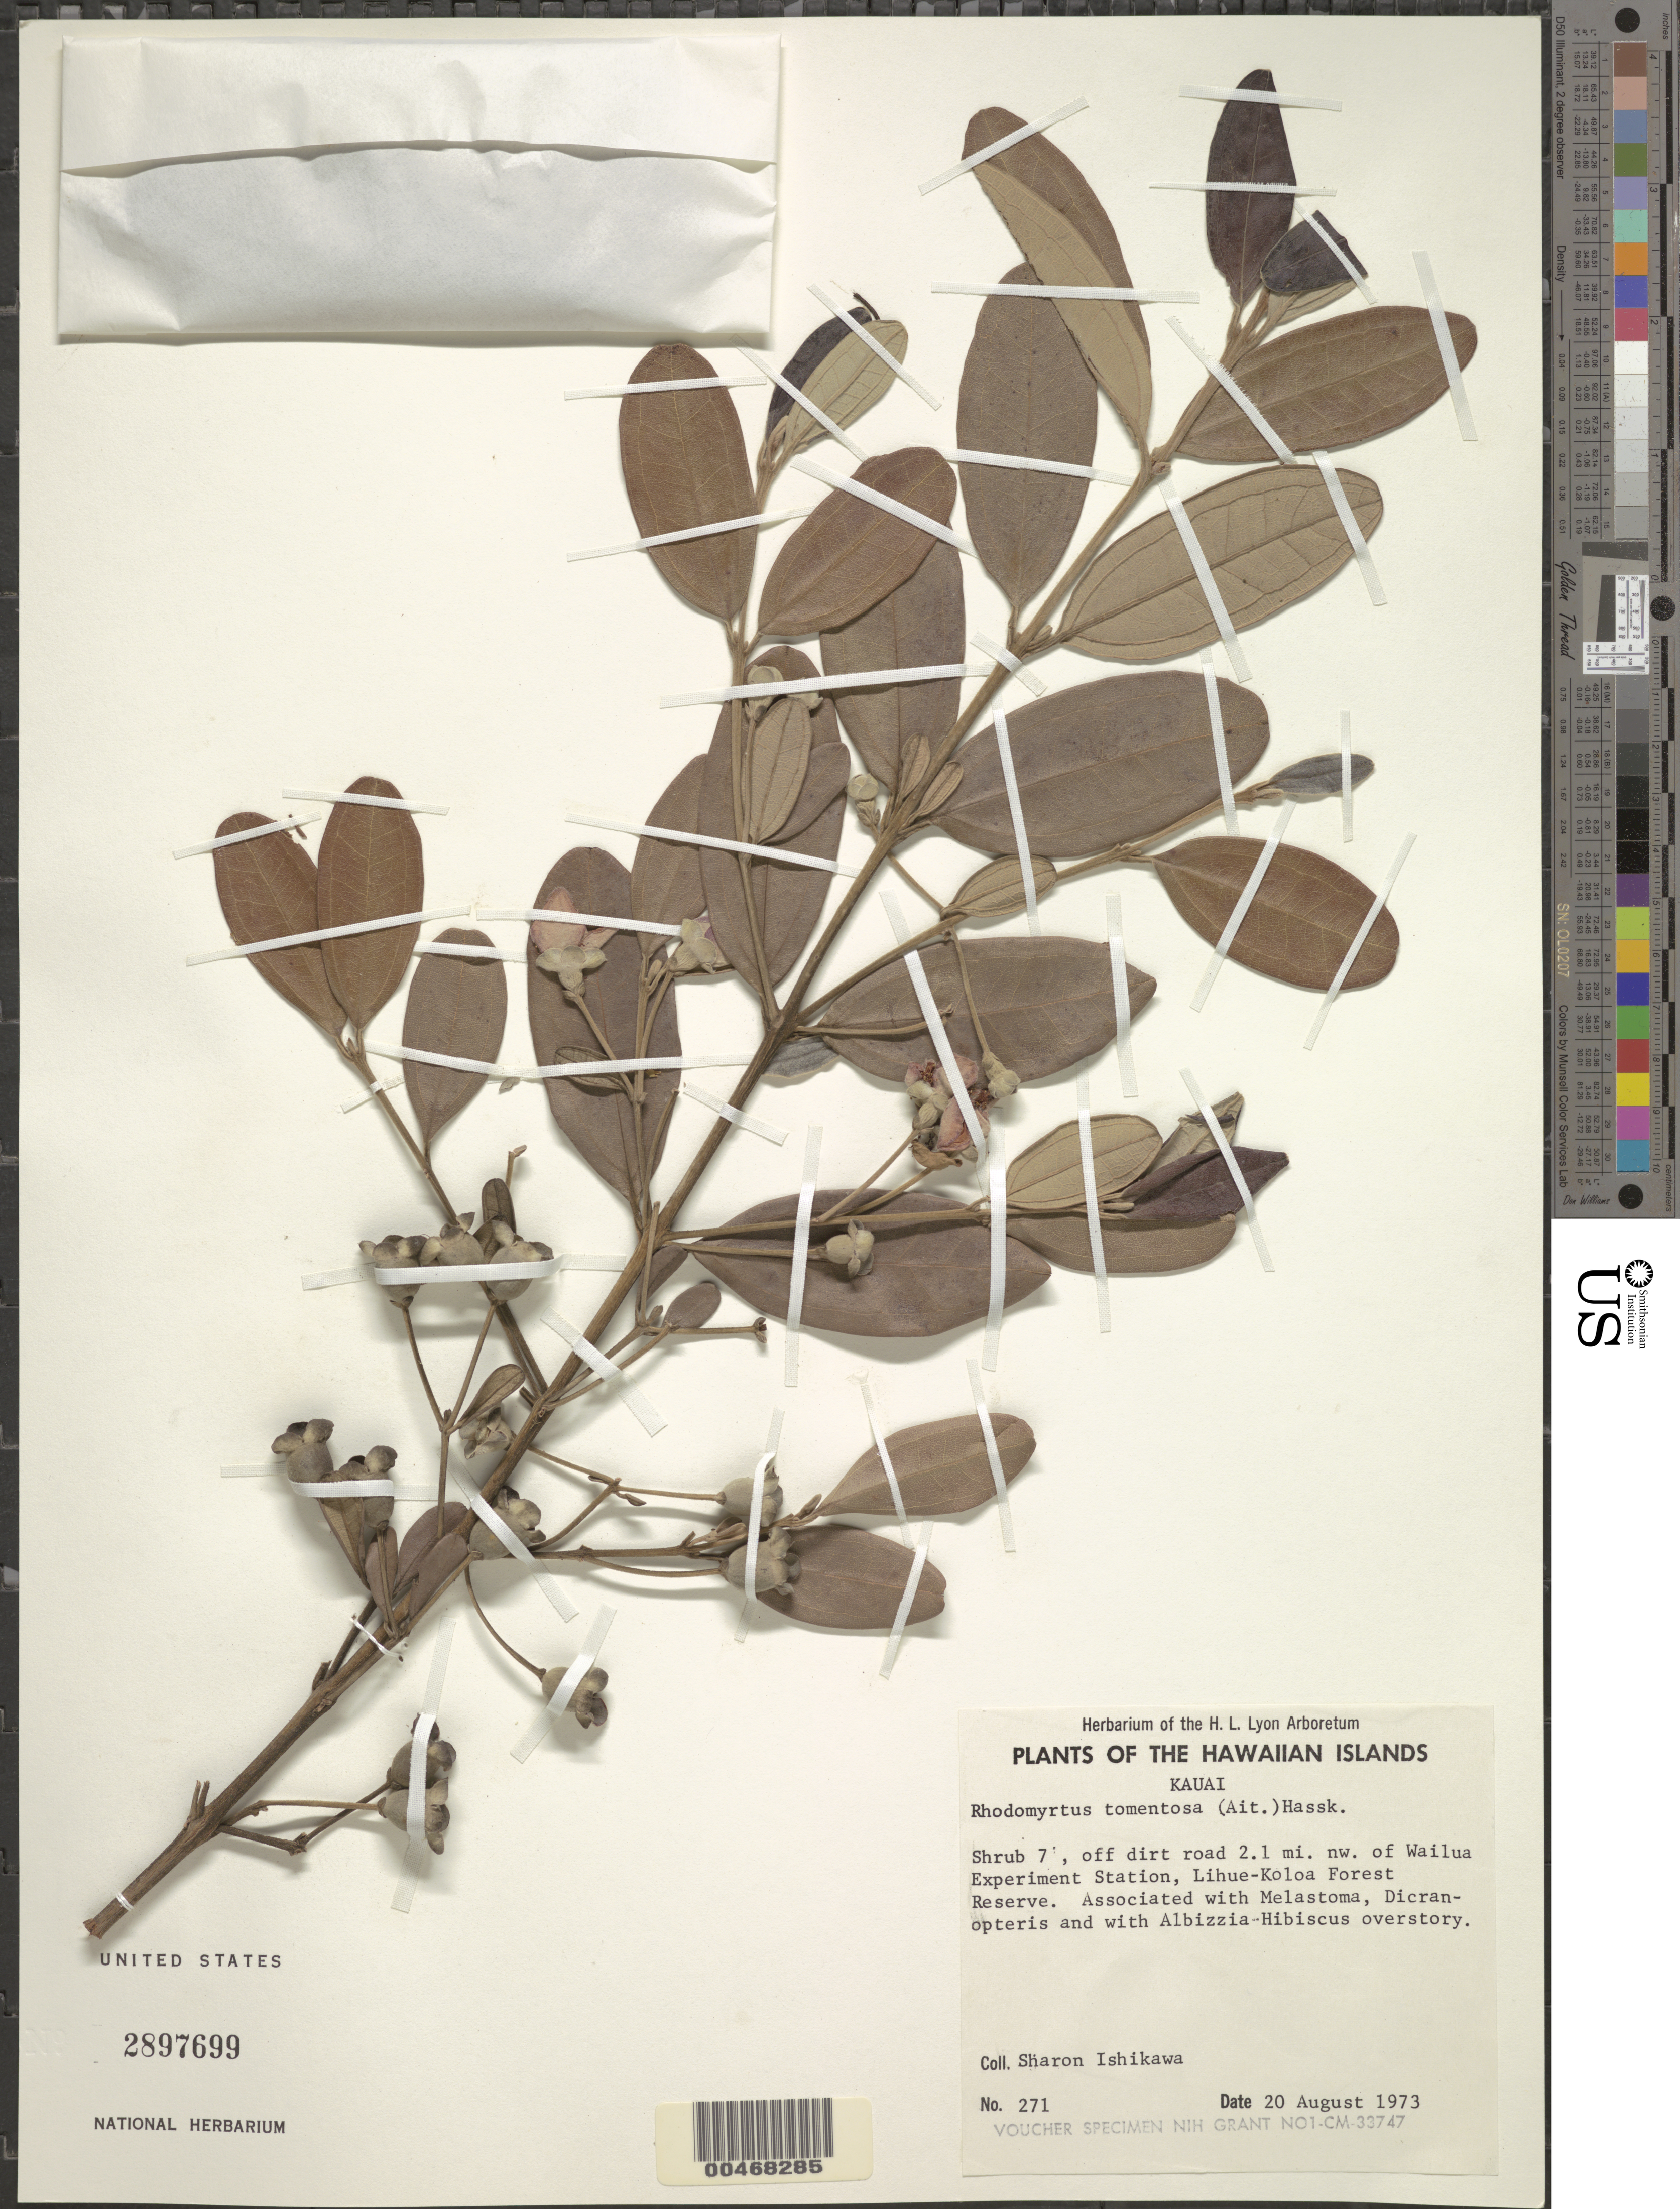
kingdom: Plantae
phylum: Tracheophyta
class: Magnoliopsida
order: Myrtales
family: Myrtaceae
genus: Rhodomyrtus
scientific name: Rhodomyrtus tomentosa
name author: (Aiton) Hassk.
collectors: S. S. Ishikawa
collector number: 271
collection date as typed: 20 Aug 1973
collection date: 1973-08-20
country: United States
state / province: Hawaii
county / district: Kauai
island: Kaua'i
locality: Off dirt rd. 2.1 mi NW of Wailua Experiment Station, Lihue-Koloa Forest Reserve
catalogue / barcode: US 2897699